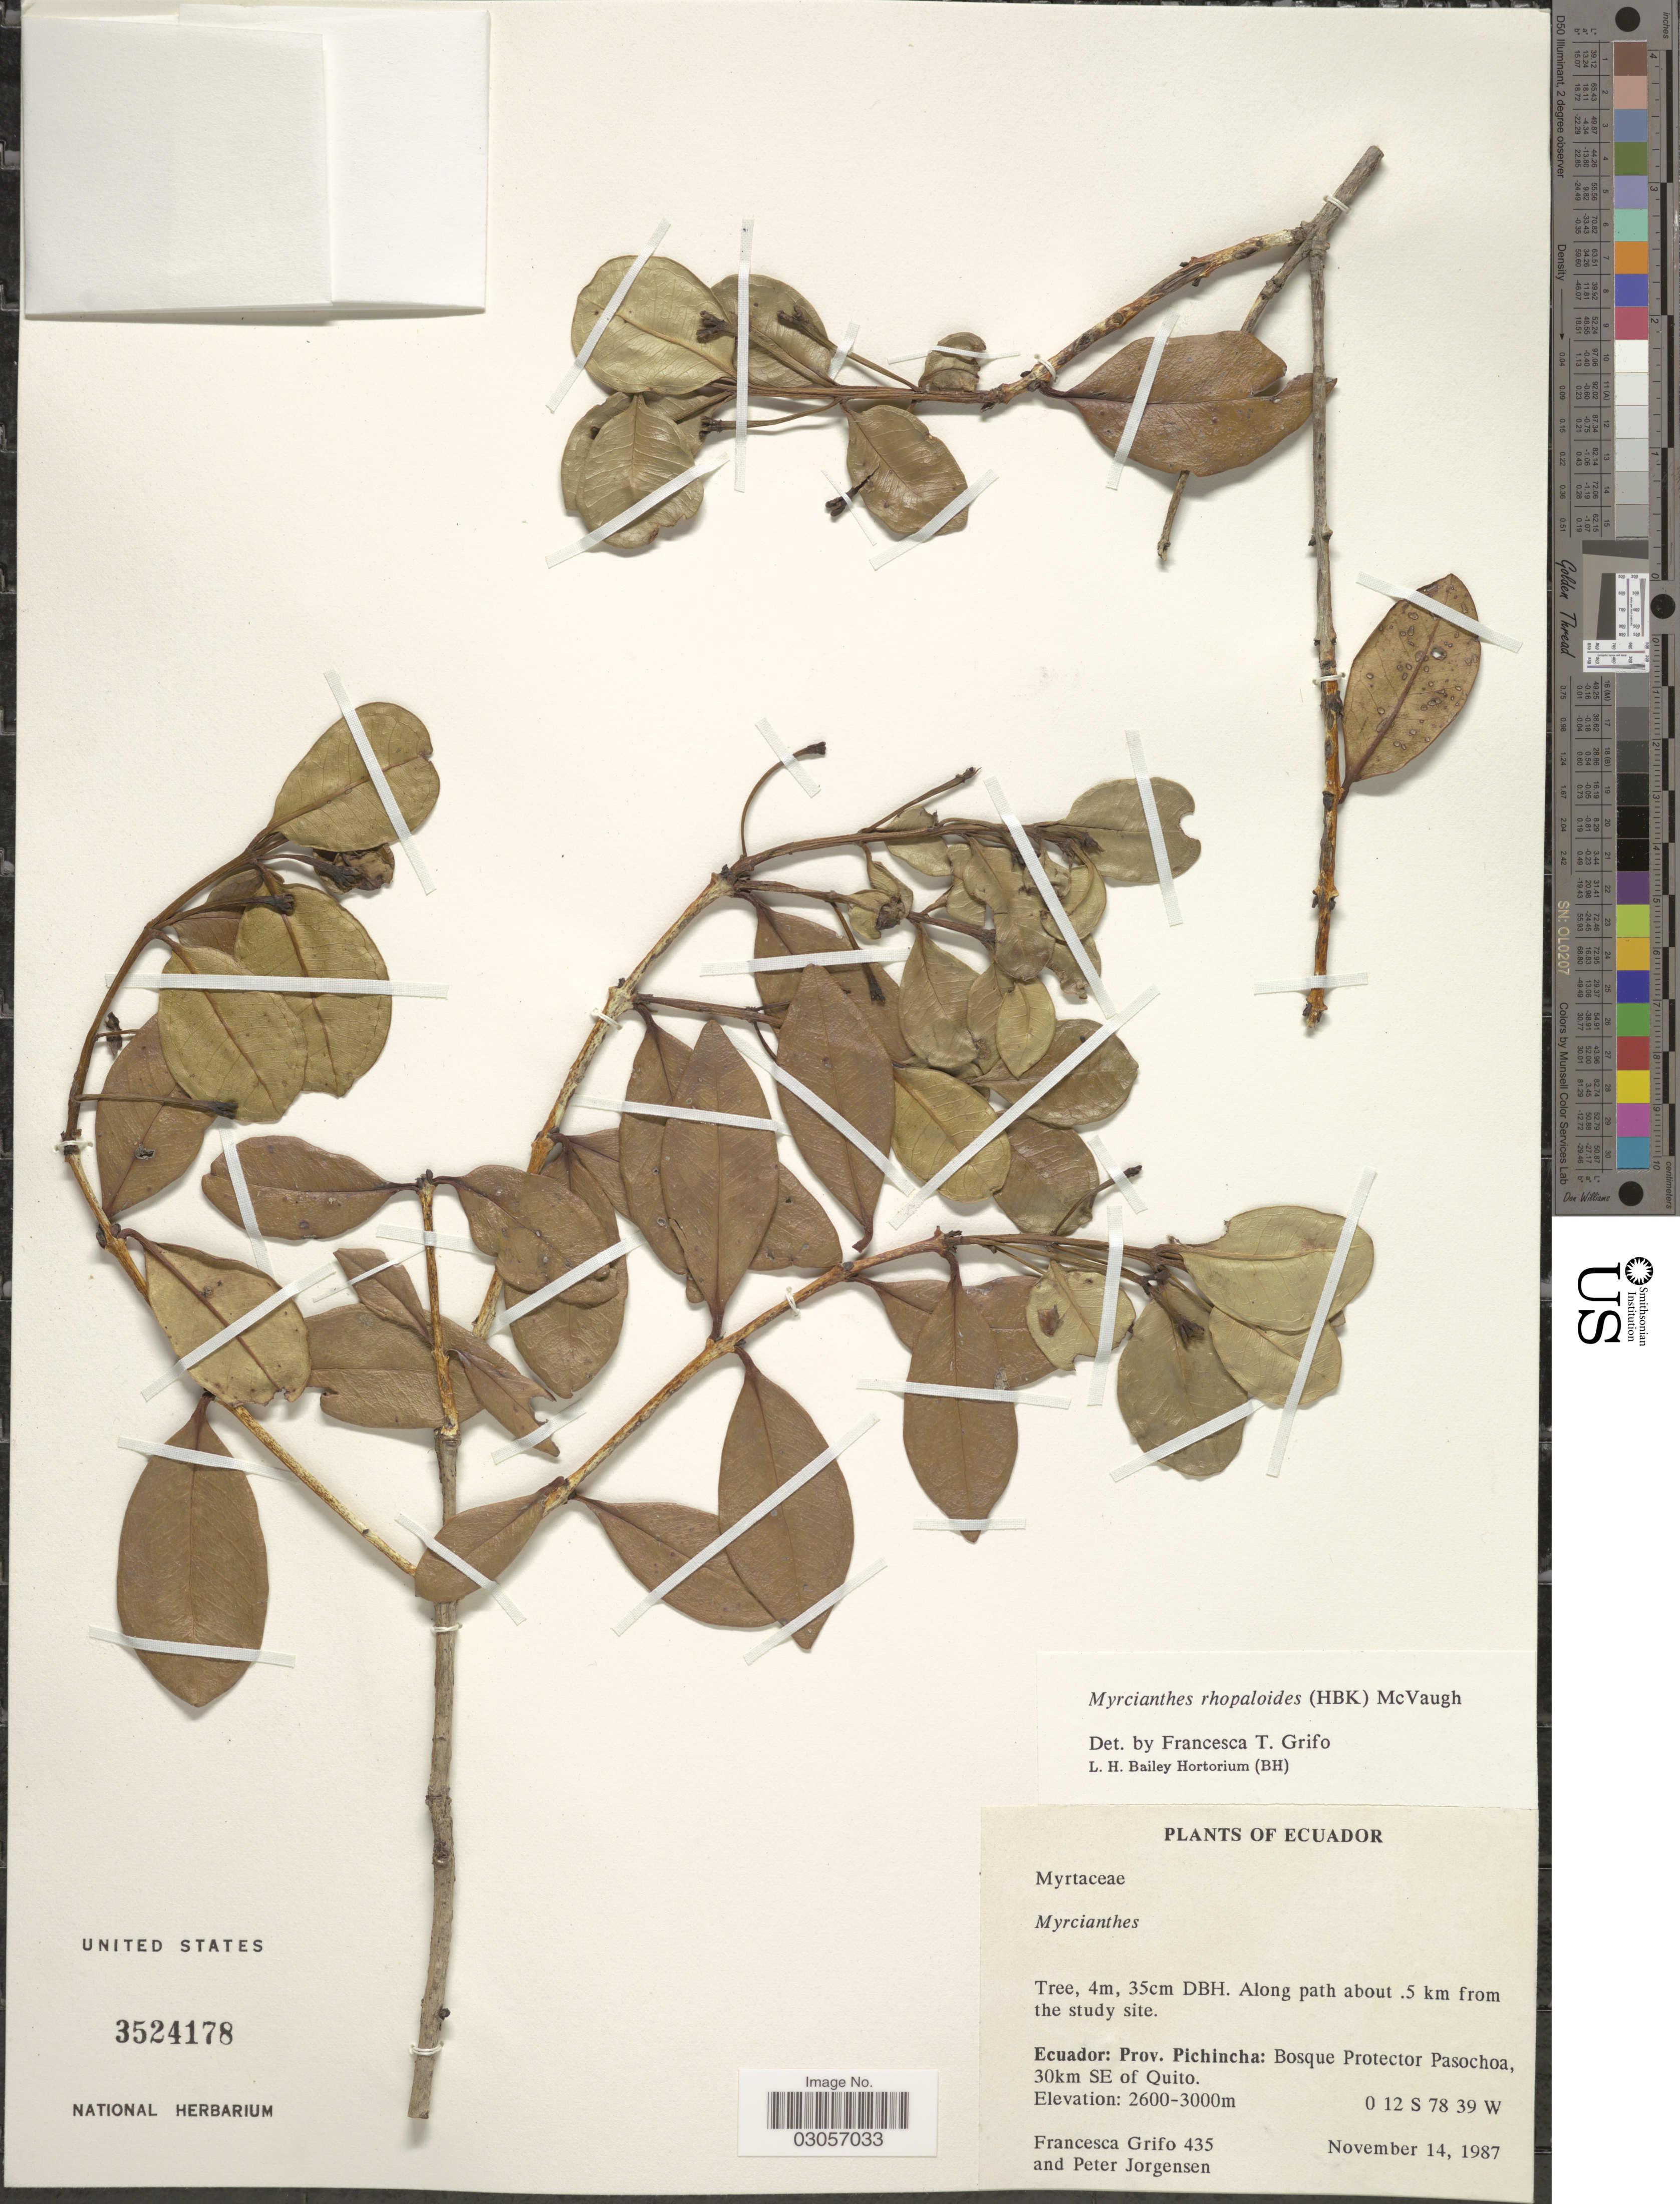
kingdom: Plantae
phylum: Tracheophyta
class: Magnoliopsida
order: Myrtales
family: Myrtaceae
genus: Myrcianthes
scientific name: Myrcianthes rhopaloides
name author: (Kunth) McVaugh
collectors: F. Grifo & P. Jörgensen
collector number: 435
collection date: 1987-11-14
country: Ecuador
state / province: Pichincha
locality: Bosque Protector Pasochoa, 30km SE of Quito.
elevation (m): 2600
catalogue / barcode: US 3524178